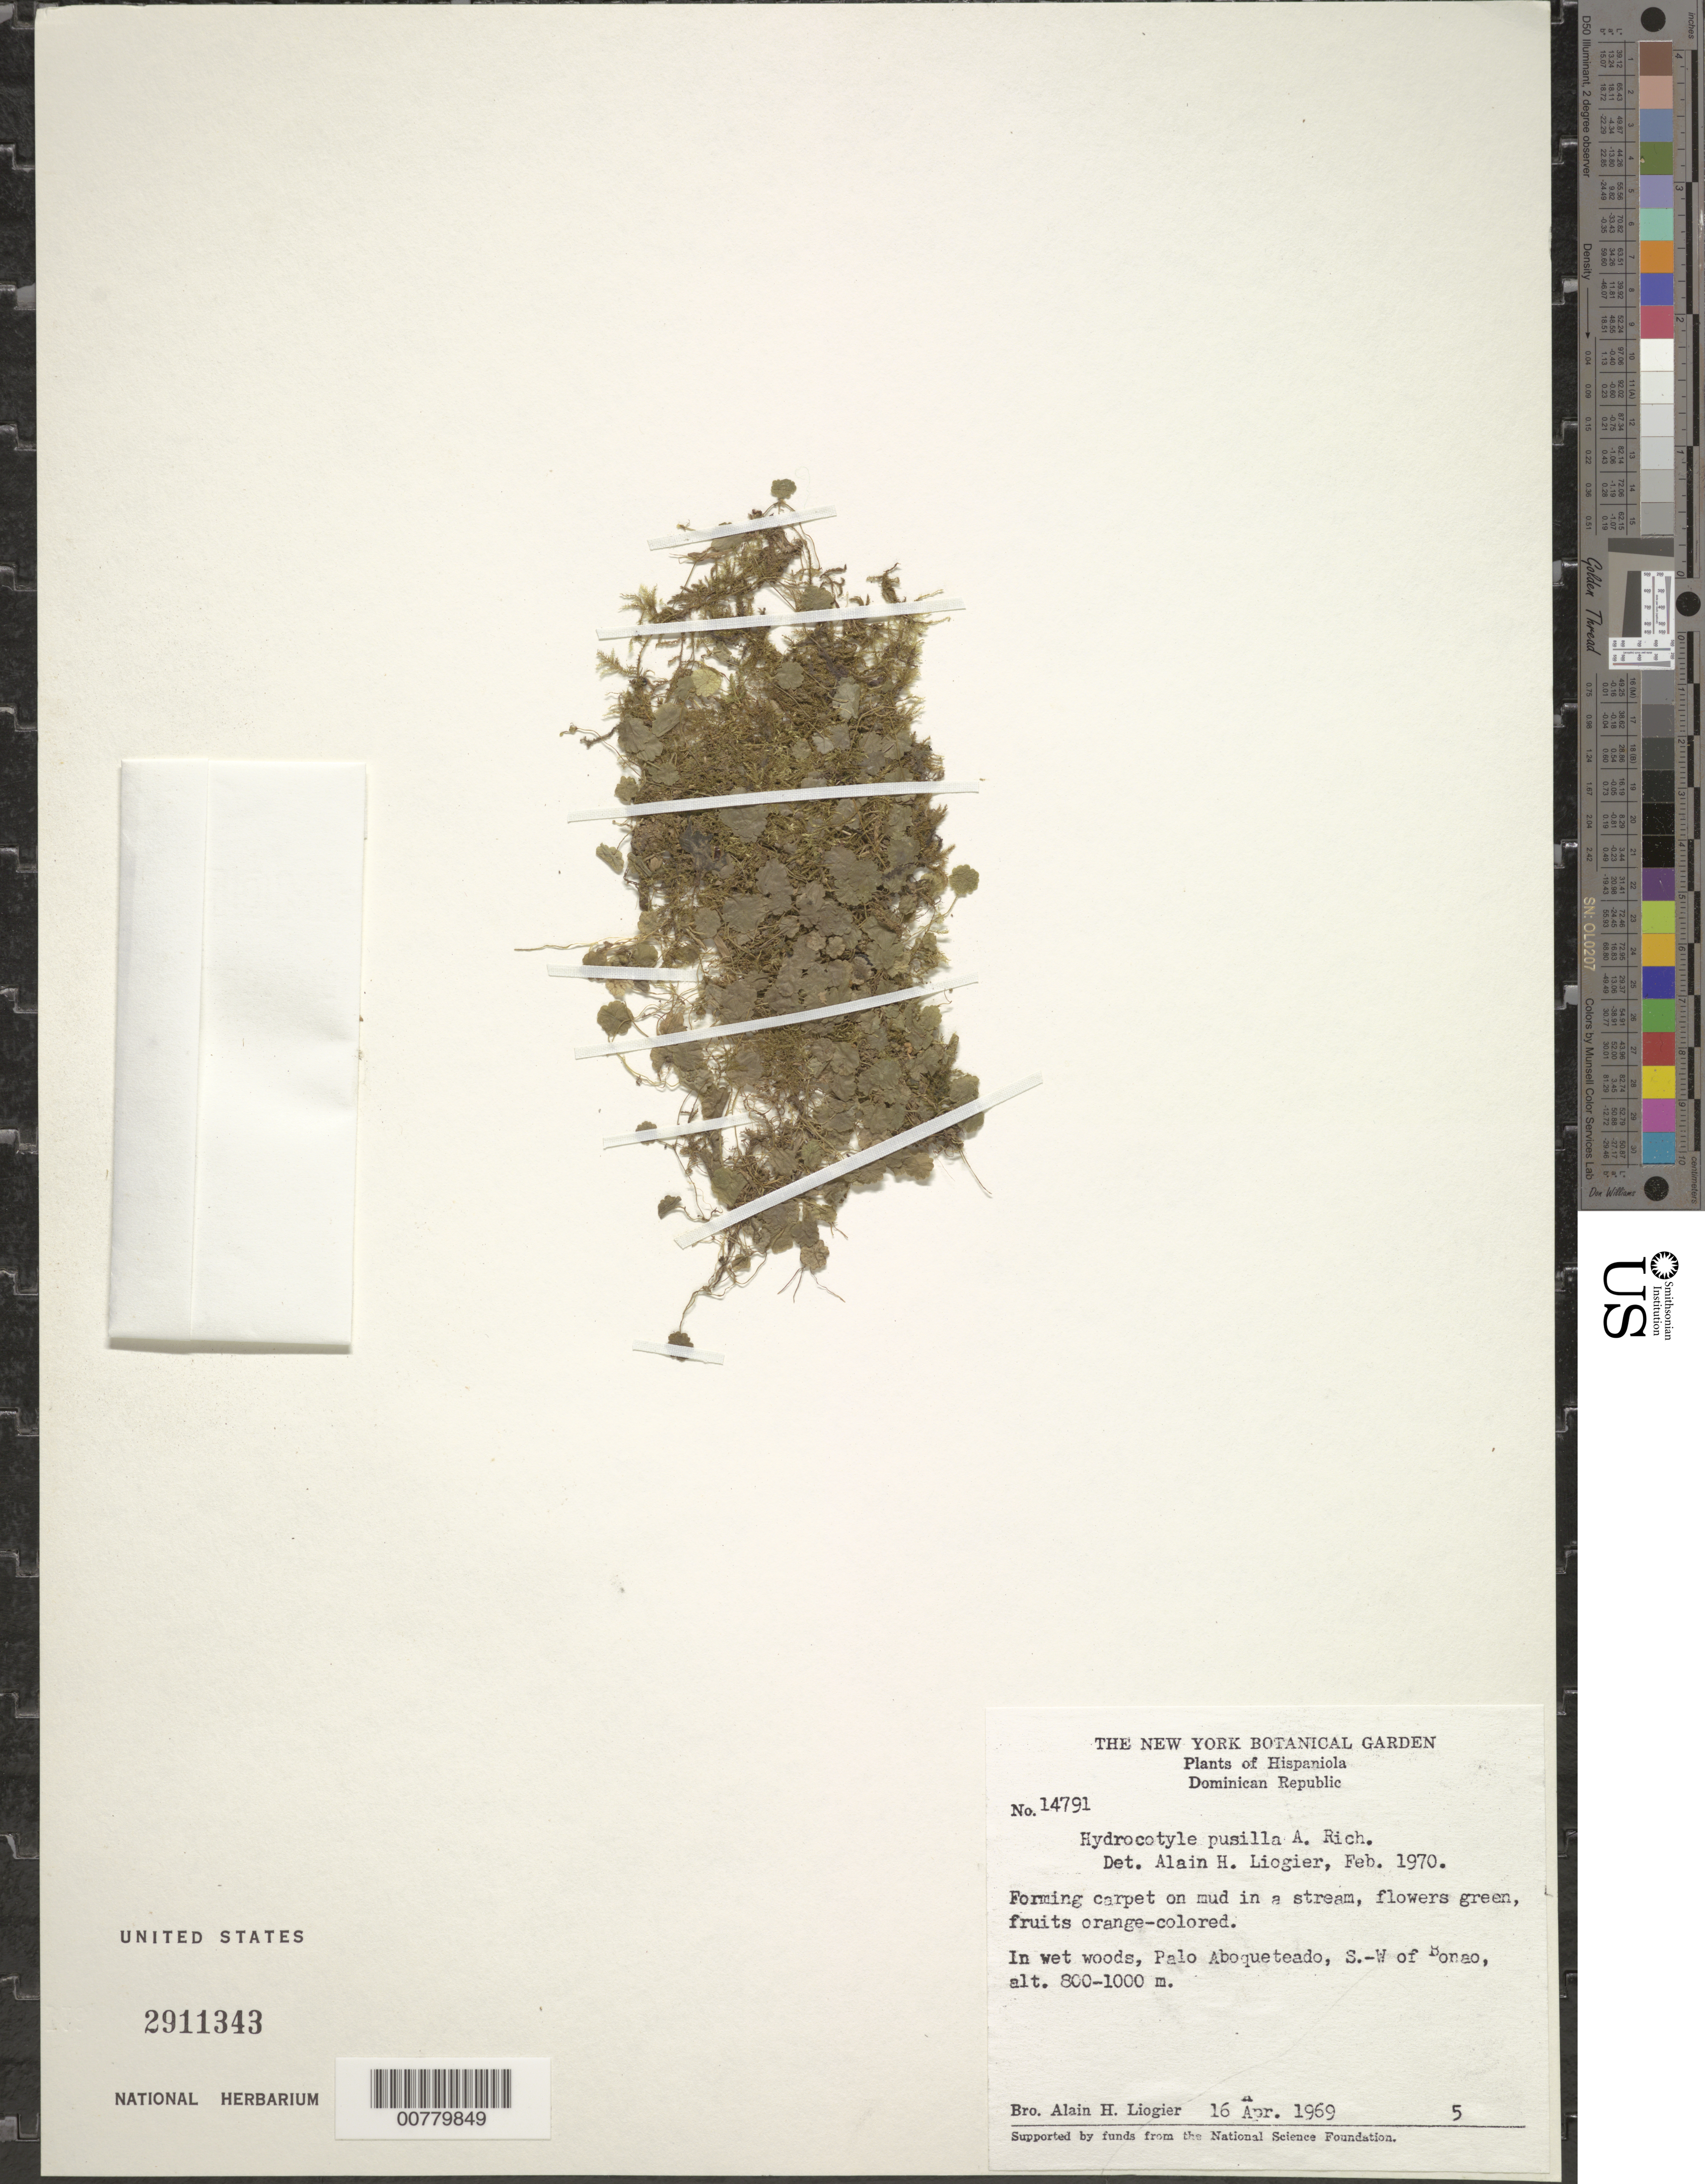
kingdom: Plantae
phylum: Tracheophyta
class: Magnoliopsida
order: Apiales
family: Araliaceae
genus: Hydrocotyle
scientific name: Hydrocotyle pusilla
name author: A. Rich.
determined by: Liogier, Alain H.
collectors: A. H. Liogier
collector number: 14791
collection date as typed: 16 Apr 1969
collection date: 1969-04-16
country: Dominican Republic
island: Hispaniola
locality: SW of Bonao, Palo Aboqueteado.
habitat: In wet woods.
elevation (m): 800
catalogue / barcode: US 2911343